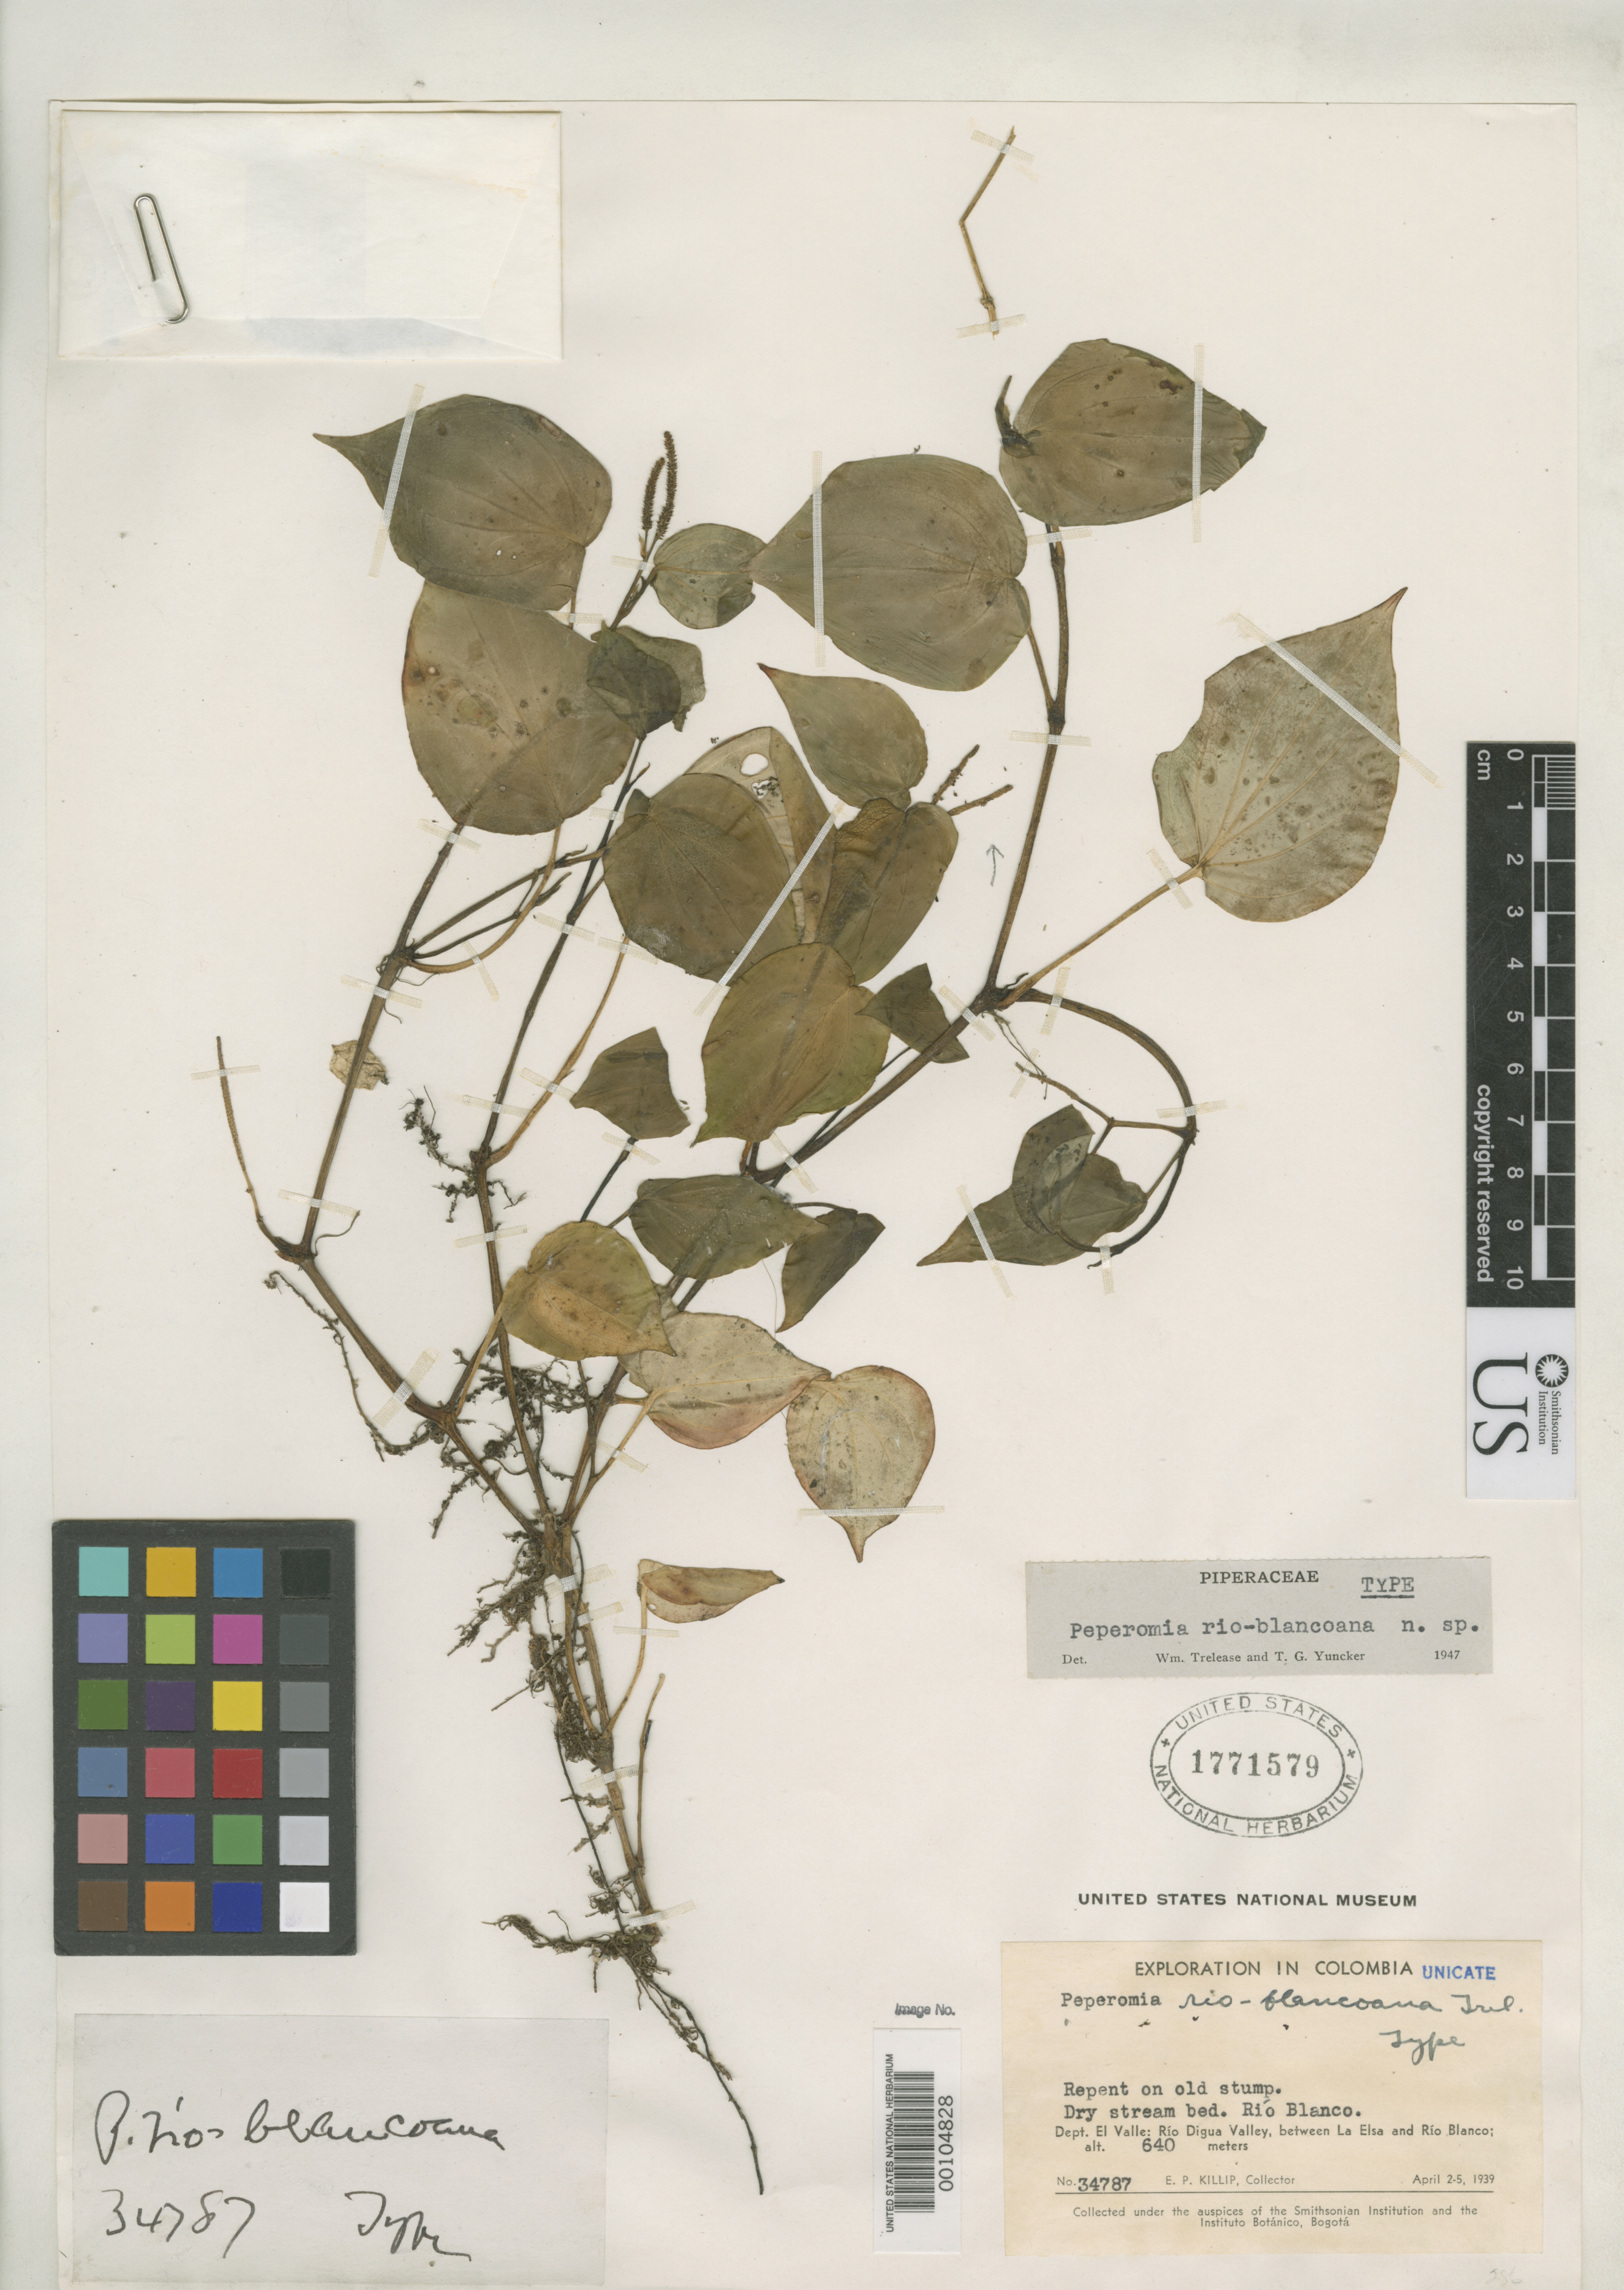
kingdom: Plantae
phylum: Tracheophyta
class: Magnoliopsida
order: Piperales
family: Piperaceae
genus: Peperomia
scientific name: Peperomia rioblancoana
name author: Trel. & Yunck.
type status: Holotype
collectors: E. P. Killip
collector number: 34787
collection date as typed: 02 Apr 1939 to 05 Apr 1939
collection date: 1939-04-02/1939-04-05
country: Colombia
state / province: Valle del Cauca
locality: Rio Digua Valley, between La Elsa and Rio Blanco.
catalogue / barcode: US 1771579